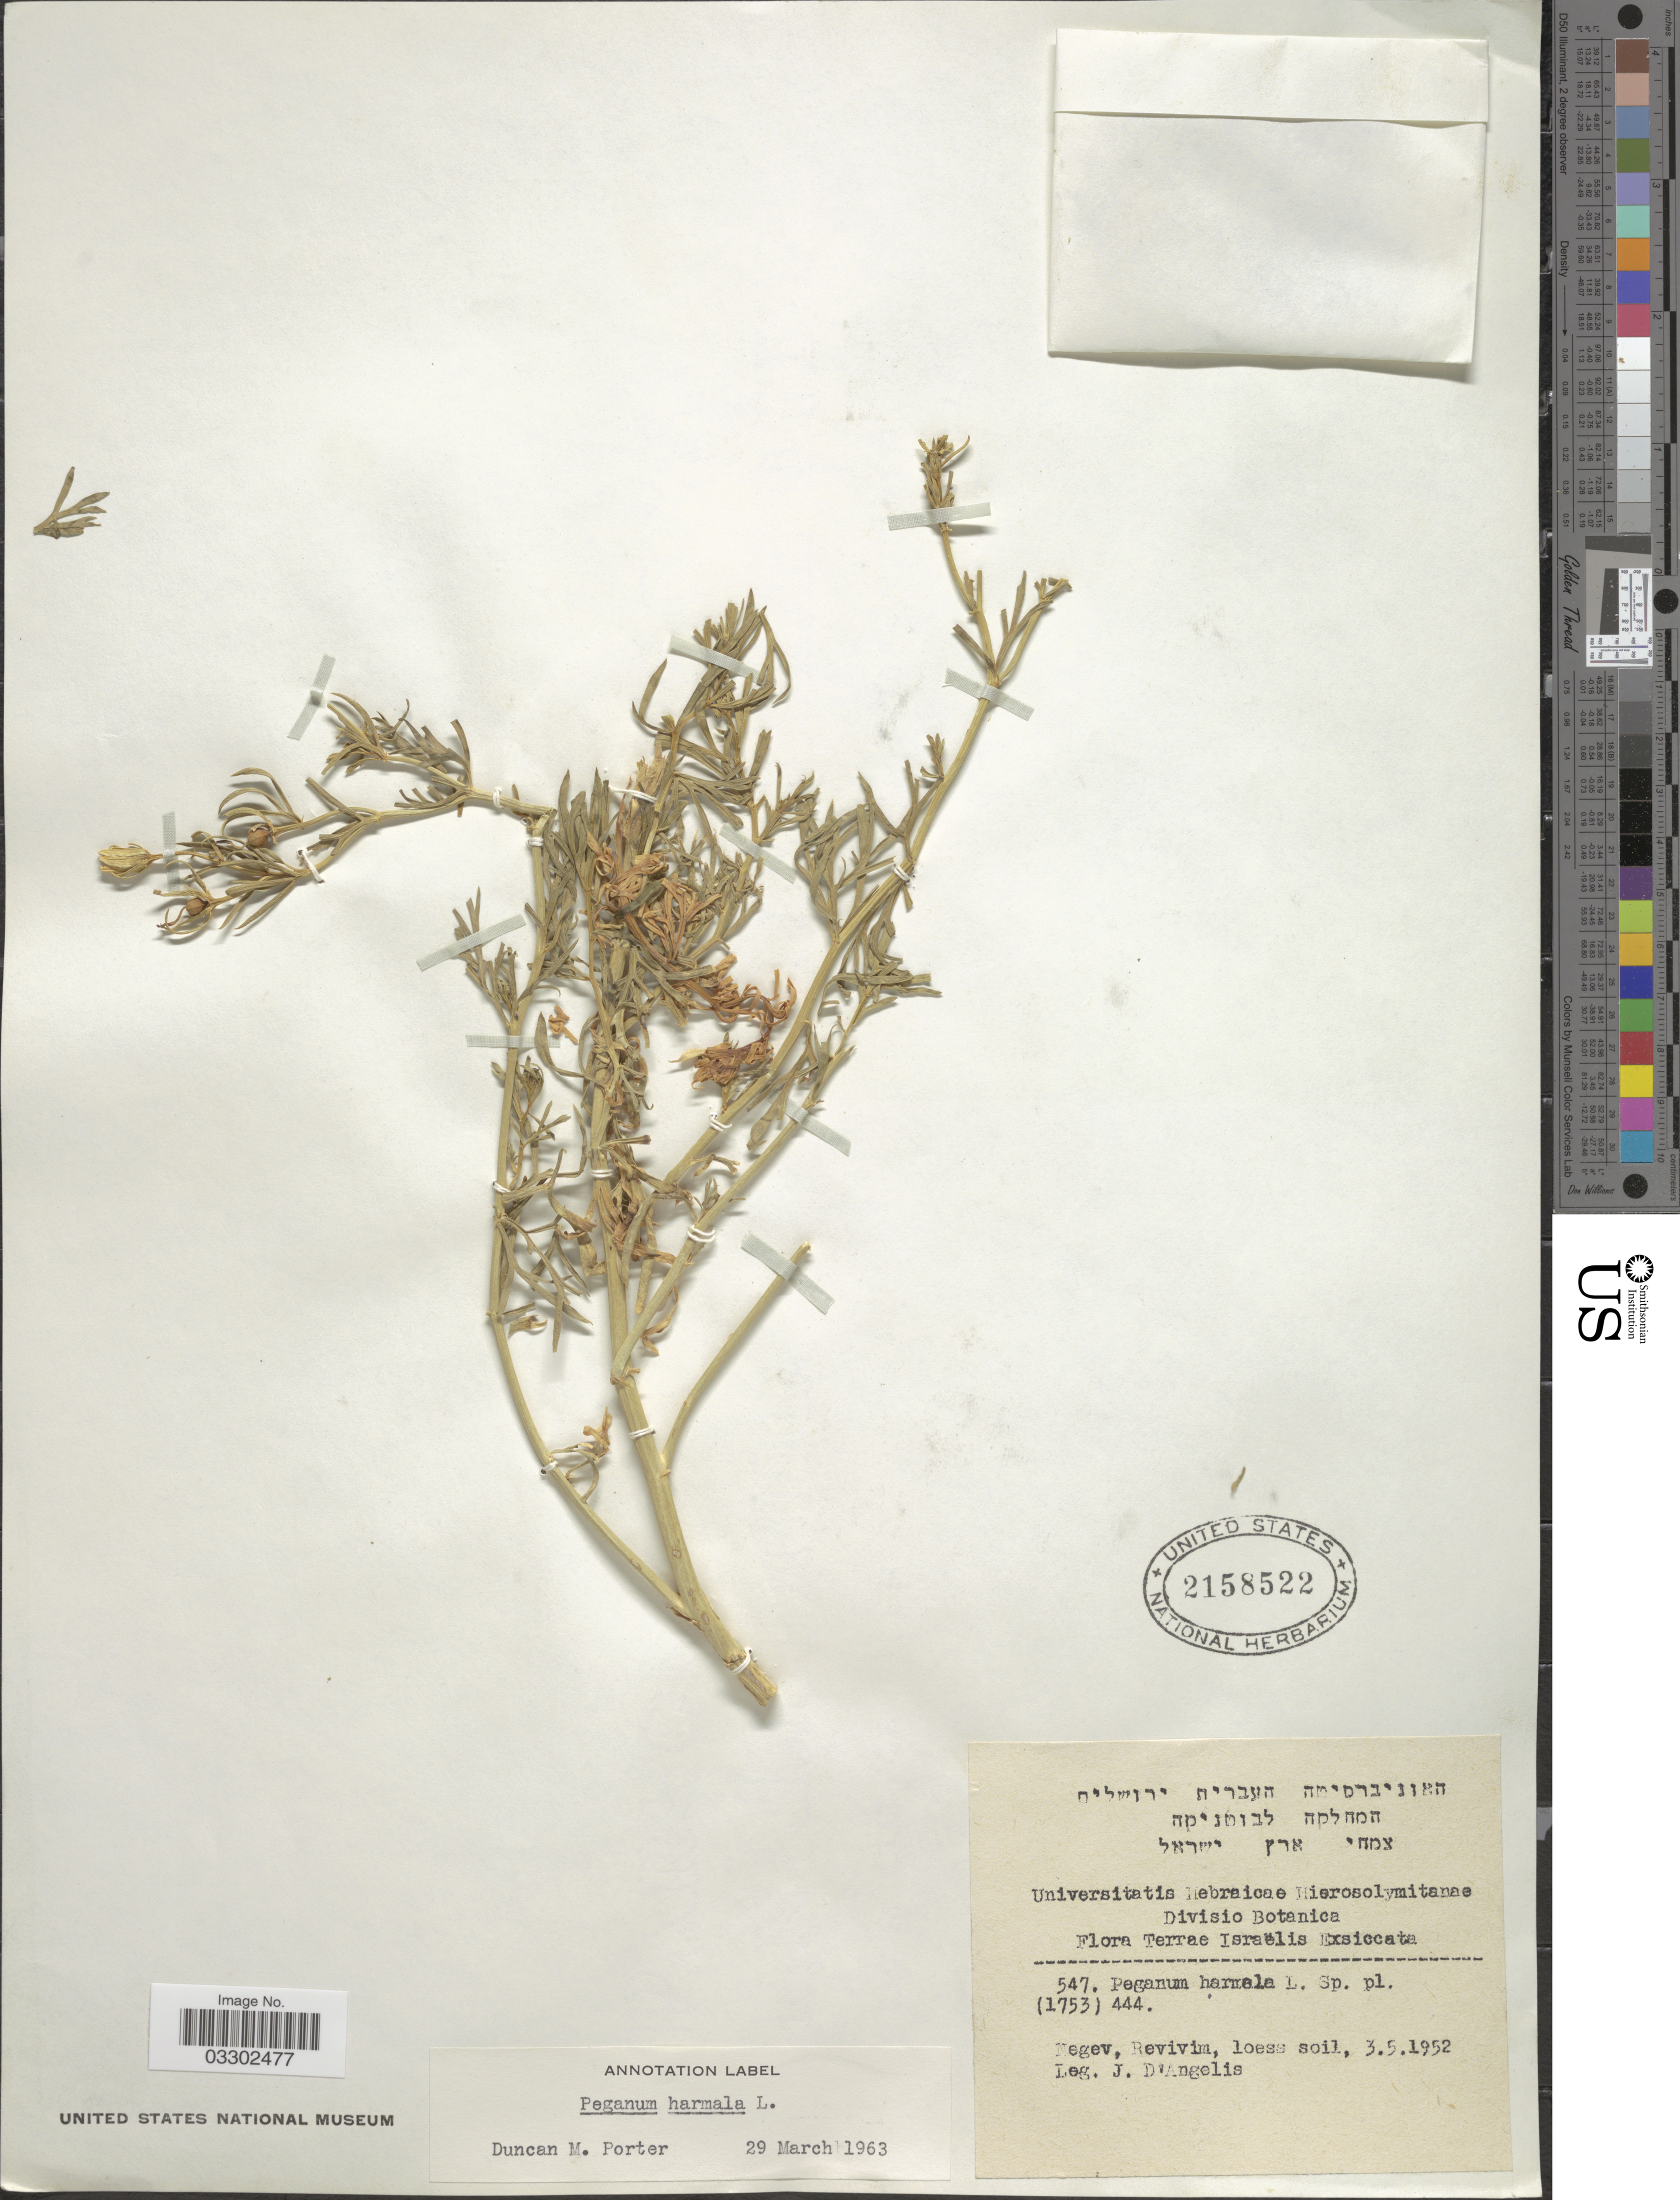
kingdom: Plantae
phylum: Tracheophyta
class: Magnoliopsida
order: Sapindales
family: Tetradiclidaceae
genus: Peganum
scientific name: Peganum harmala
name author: L.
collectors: J. D'angelis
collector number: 547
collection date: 1952-05-03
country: Israel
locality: Israëlis. Negev, Revivim.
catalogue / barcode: US 2158522